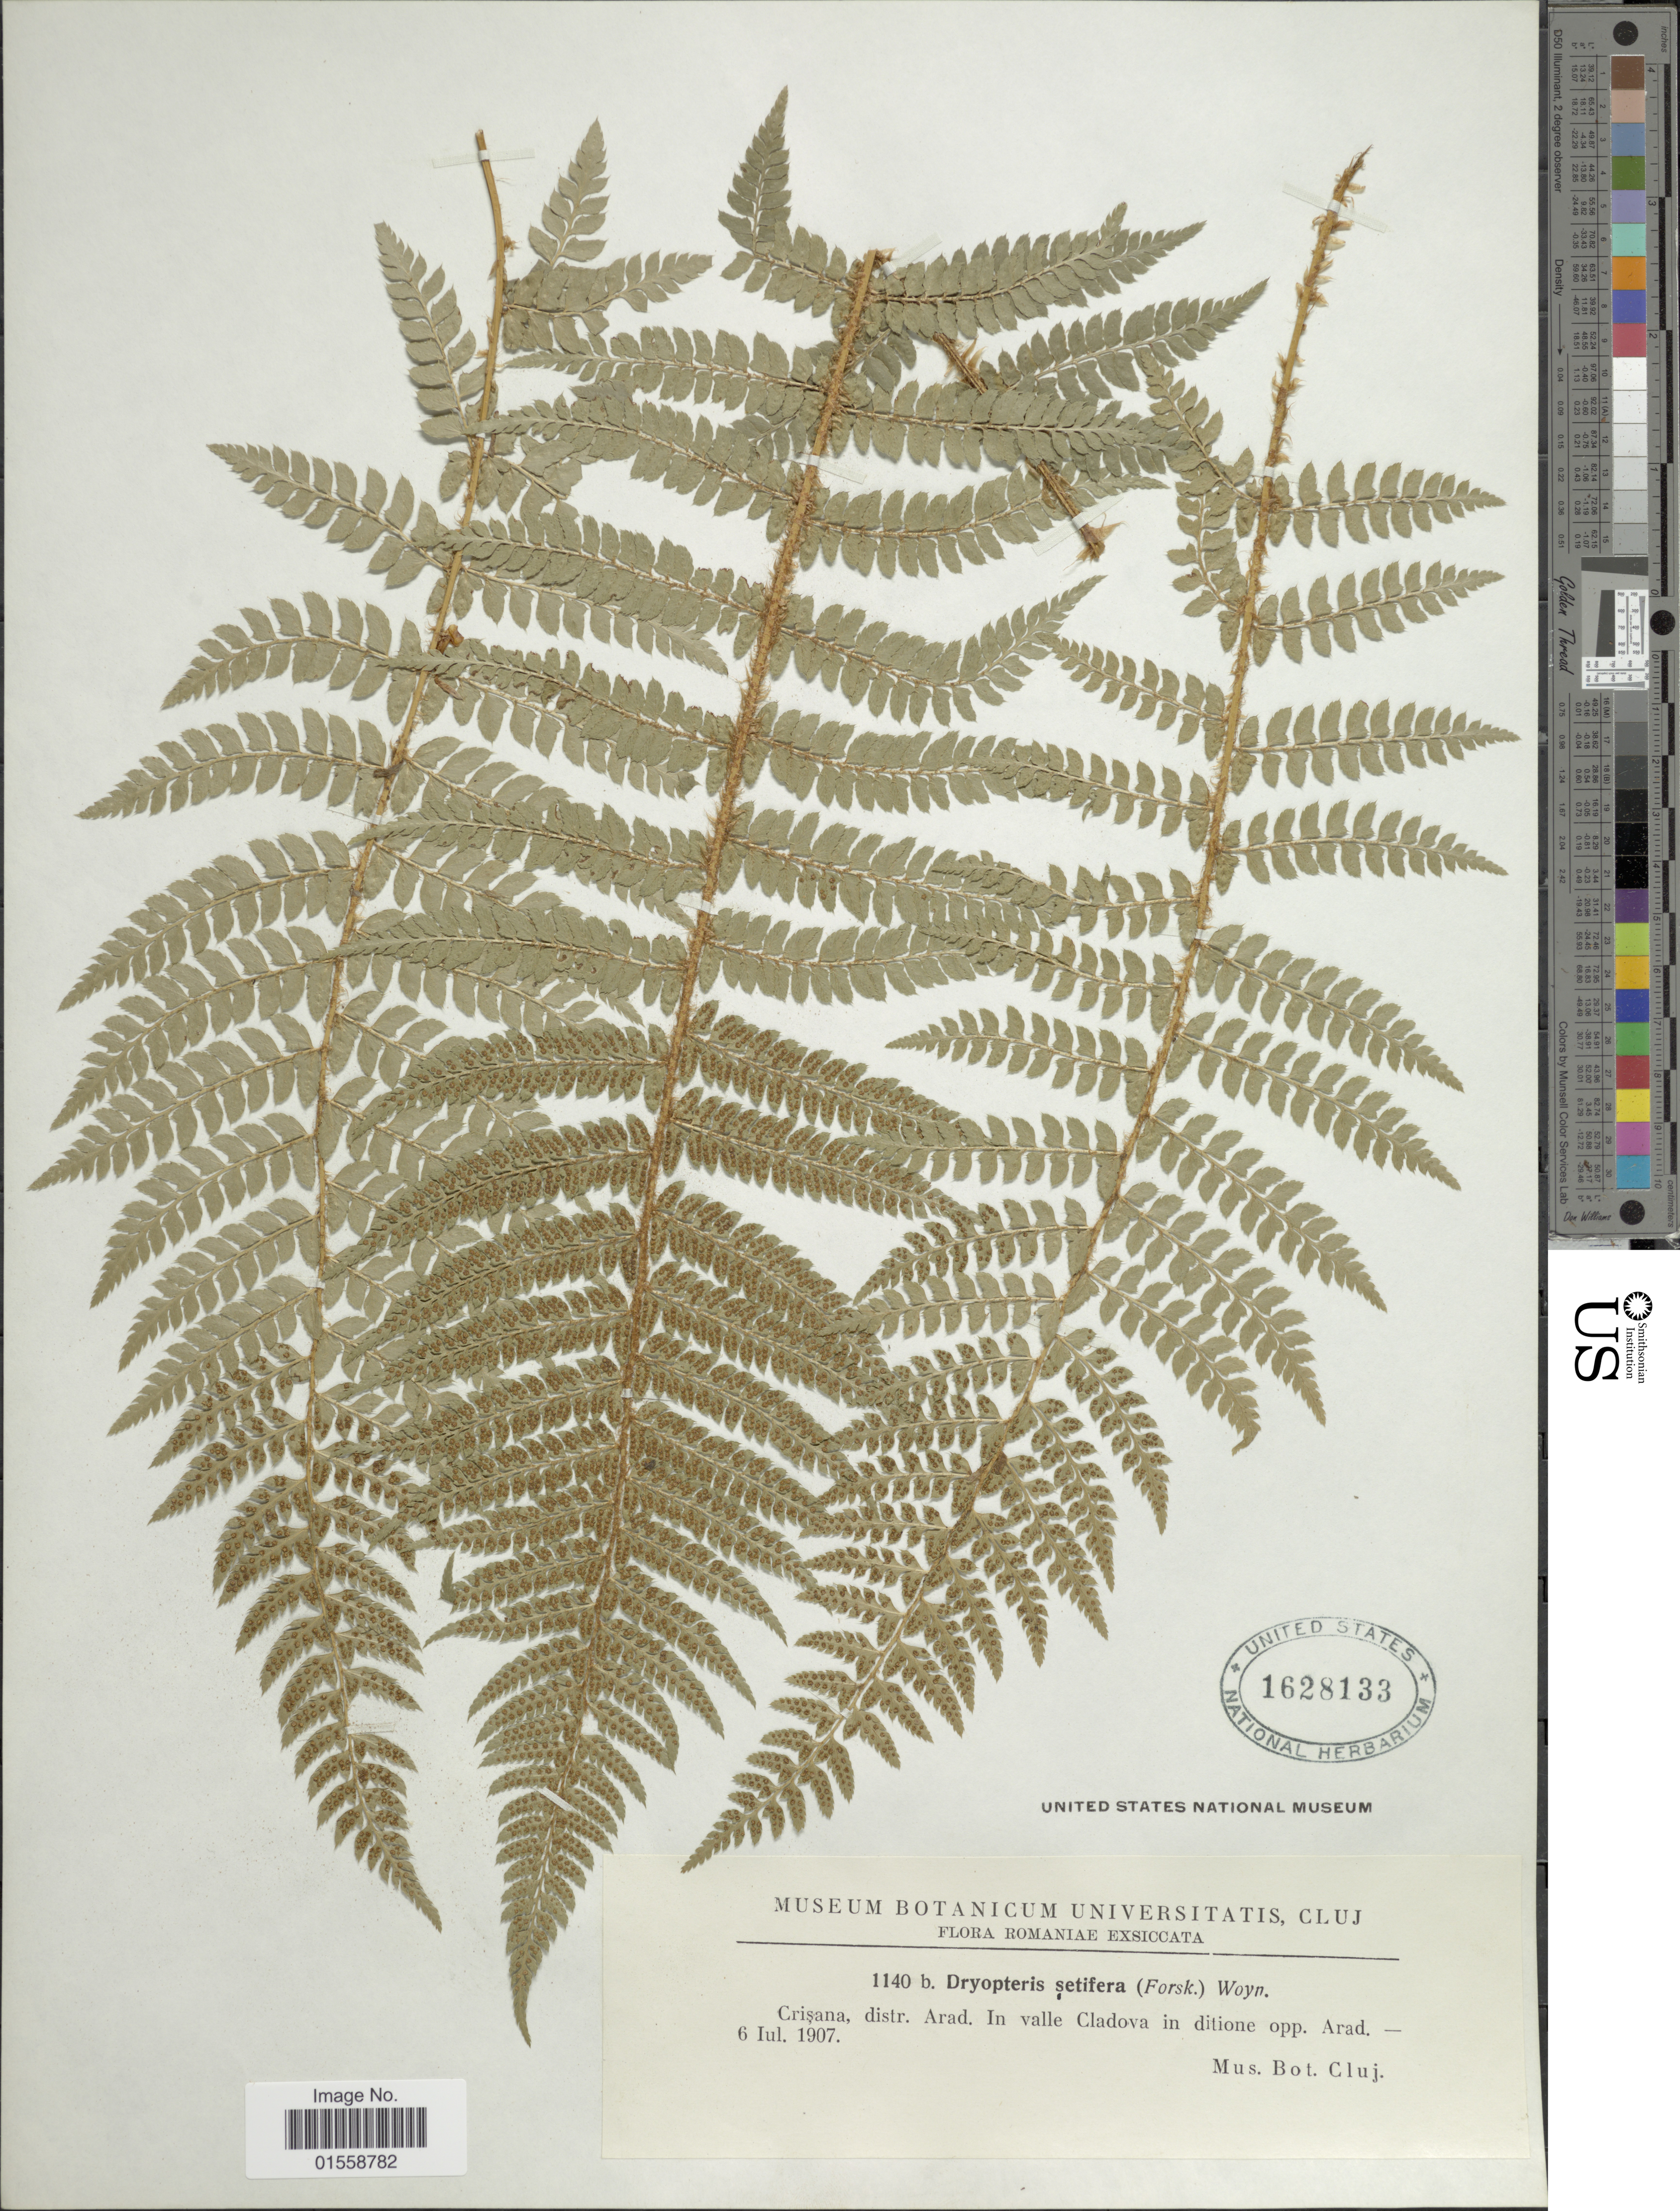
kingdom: Plantae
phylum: Tracheophyta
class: Polypodiopsida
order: Polypodiales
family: Dryopteridaceae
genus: Polystichum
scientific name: Polystichum setiferum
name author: (Forssk.) Moore ex Woynar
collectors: ex Mus. Bot. Cluj.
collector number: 1140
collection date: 1907-07-06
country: Romania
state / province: Arad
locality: Romania Exsiccata, Crisana, distr. Arad. In valle Cladova in ditione opp. Arad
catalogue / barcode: US 1628133